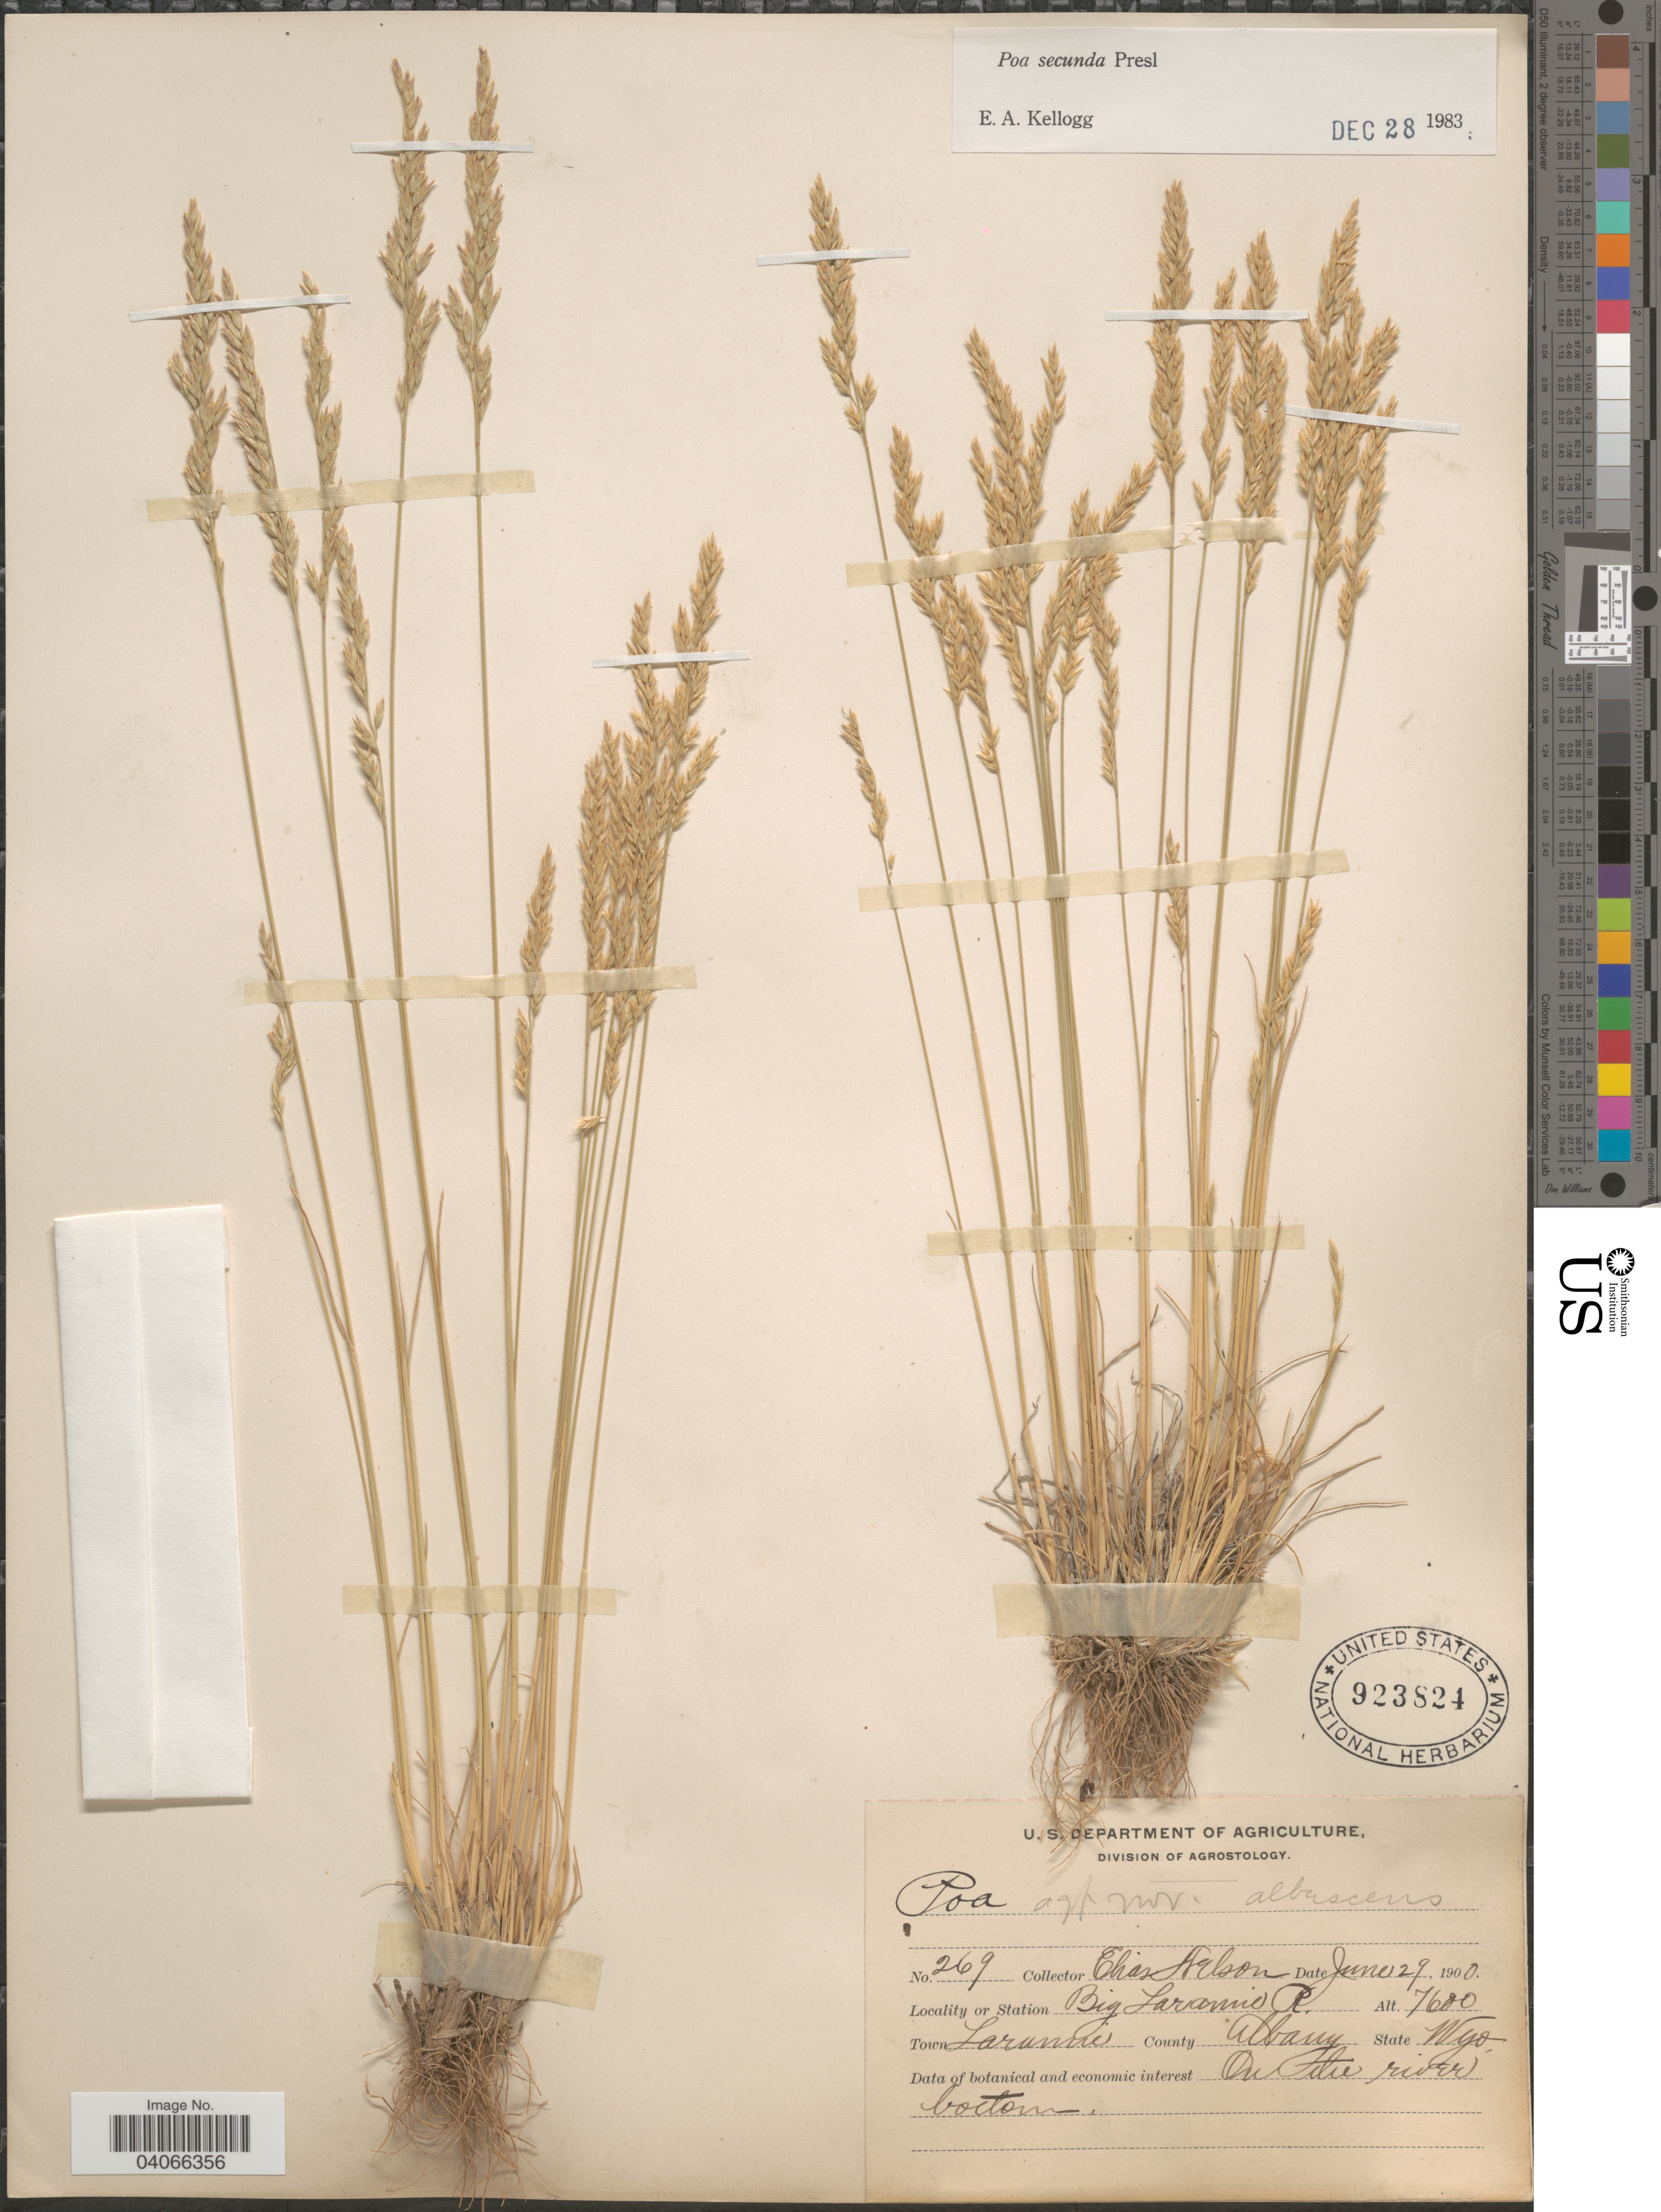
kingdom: Plantae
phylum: Tracheophyta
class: Liliopsida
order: Poales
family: Poaceae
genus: Poa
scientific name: Poa secunda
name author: J. Presl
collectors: E. Nelson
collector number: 269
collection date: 1900-06-29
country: United States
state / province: Wyoming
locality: Station Big Laramie R. Town Laramie. County Albany.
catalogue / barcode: US 923824